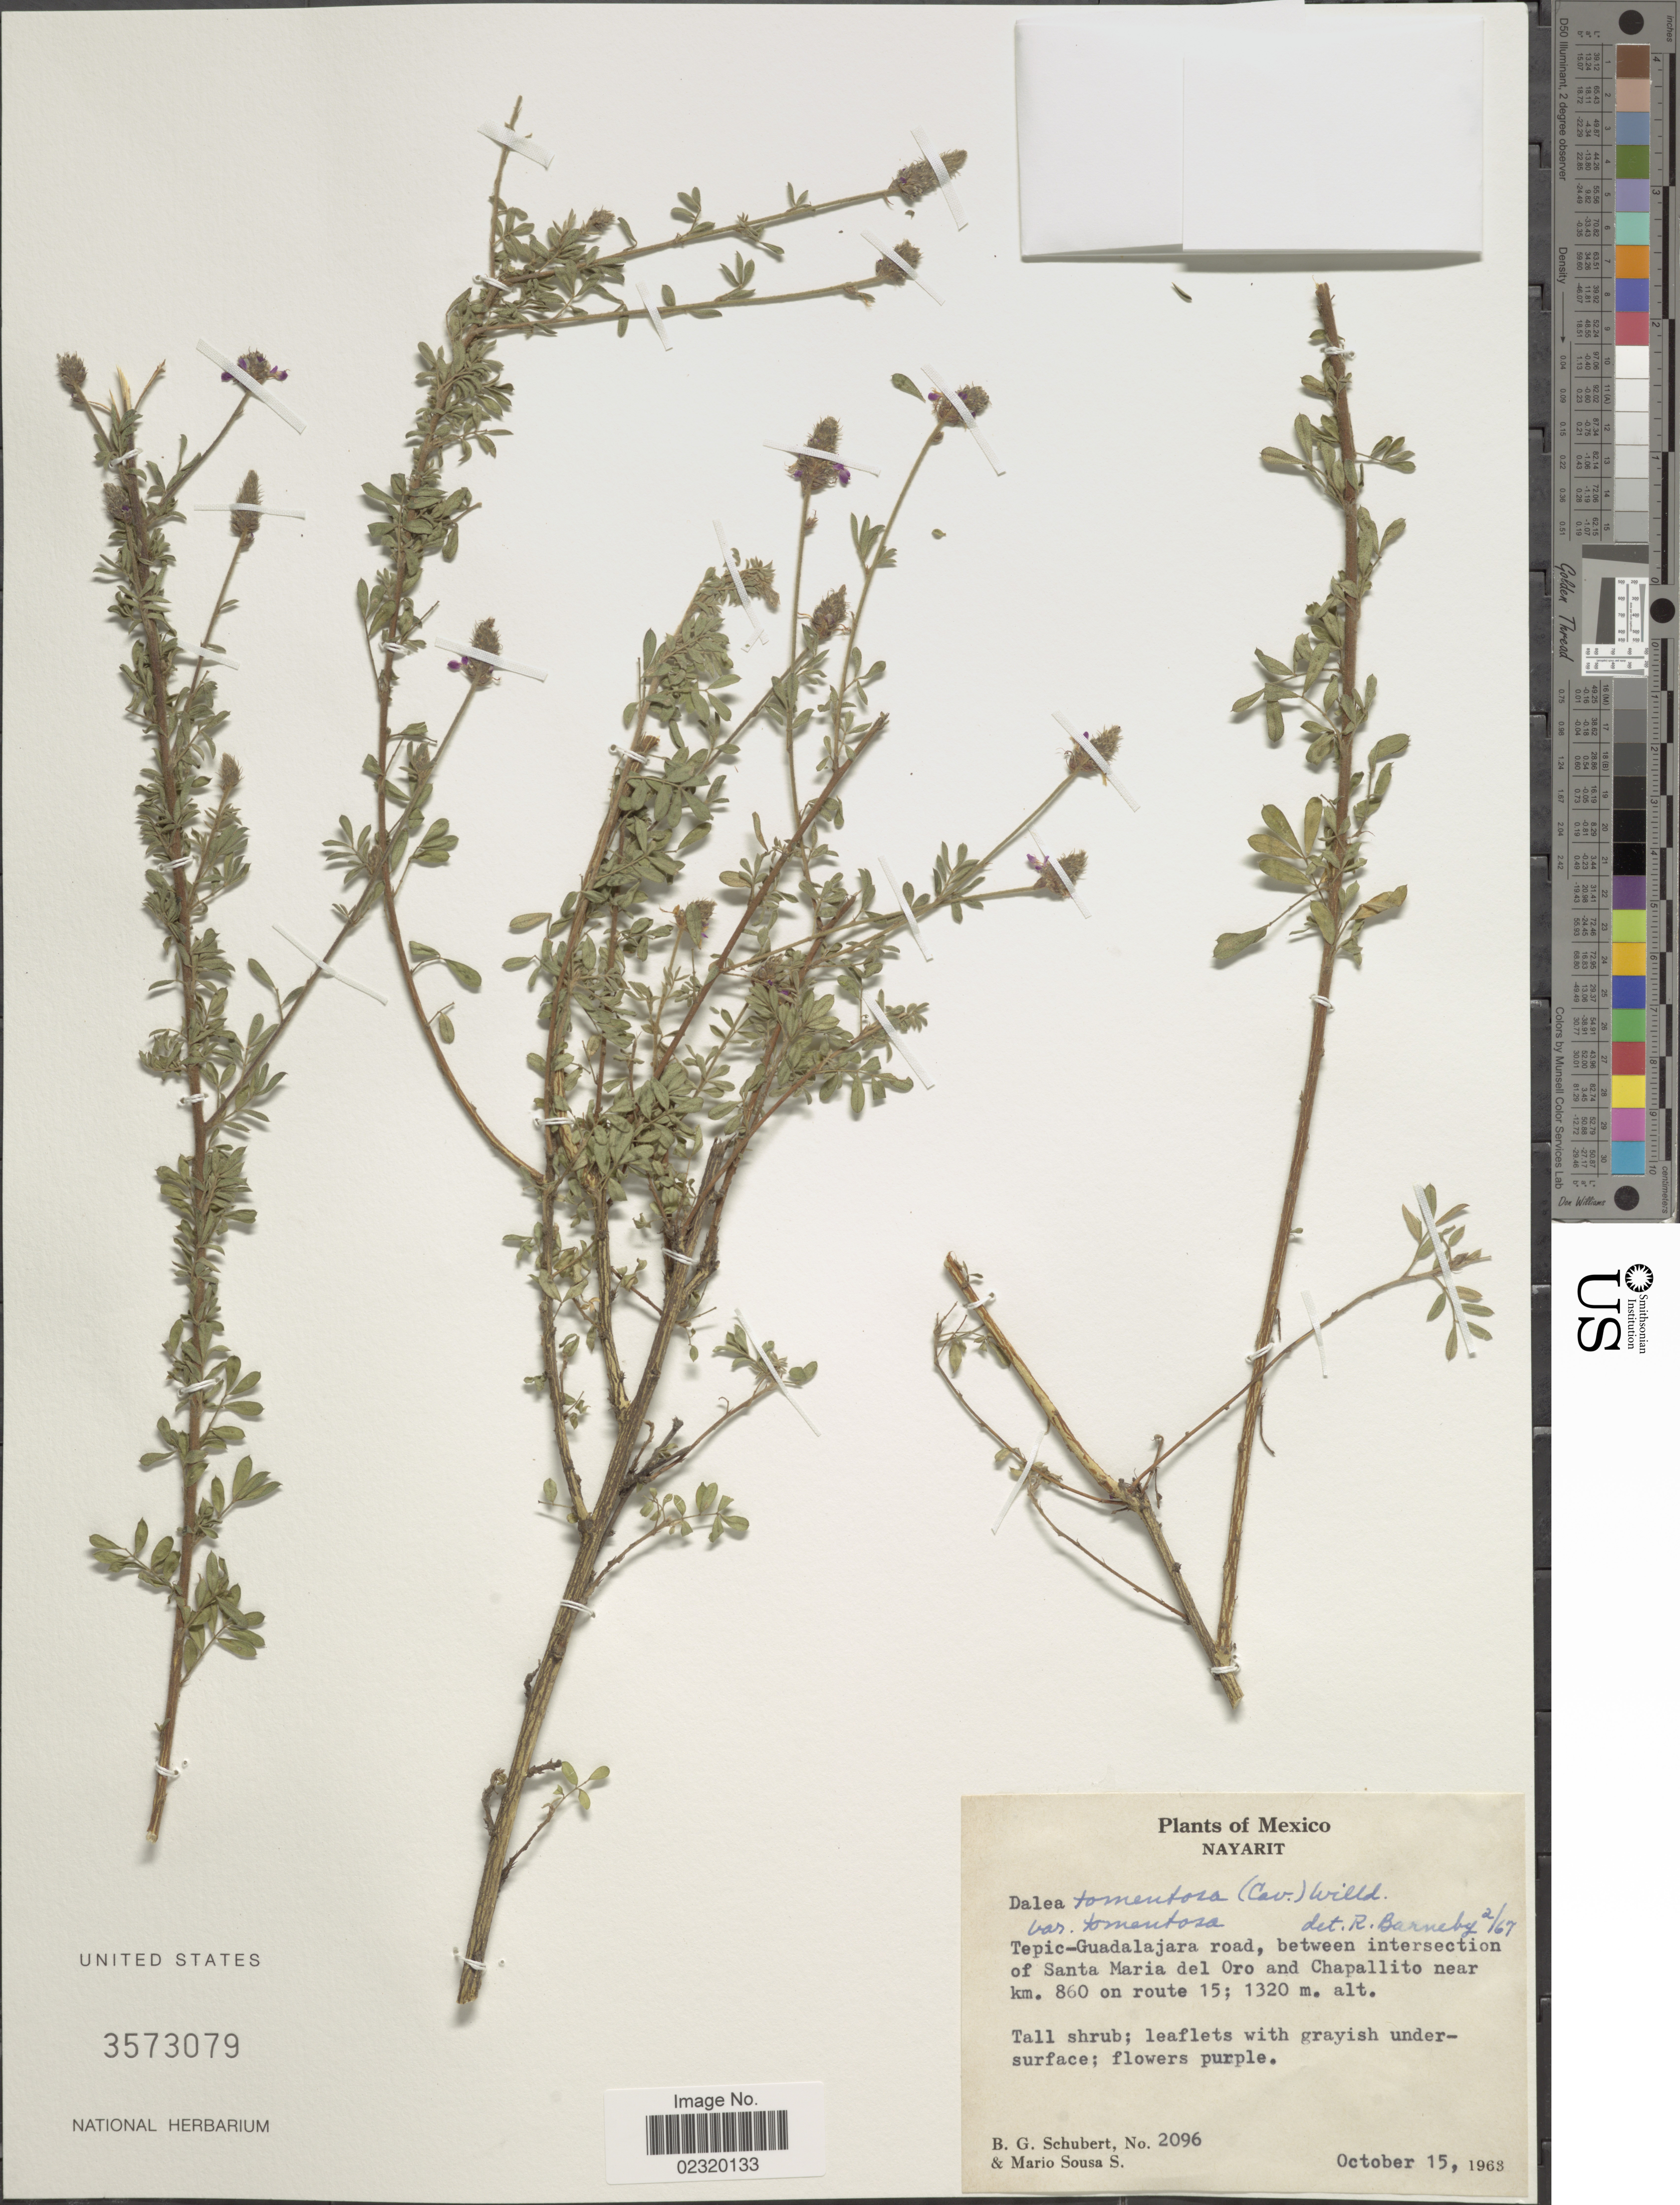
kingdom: Plantae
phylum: Tracheophyta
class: Magnoliopsida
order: Fabales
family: Fabaceae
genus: Dalea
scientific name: Dalea tomentosa var. tomentosa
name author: (Cav.) Willd.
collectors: B. Schubert & M. Sousa S.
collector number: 2096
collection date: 1968-10-15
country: Mexico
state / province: Nayarit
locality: Tepic-Guadalajara road, between intersection of Santa Maria del Oro and Chapallito near km. 860 en route 15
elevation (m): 1320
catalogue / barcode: US 3573079